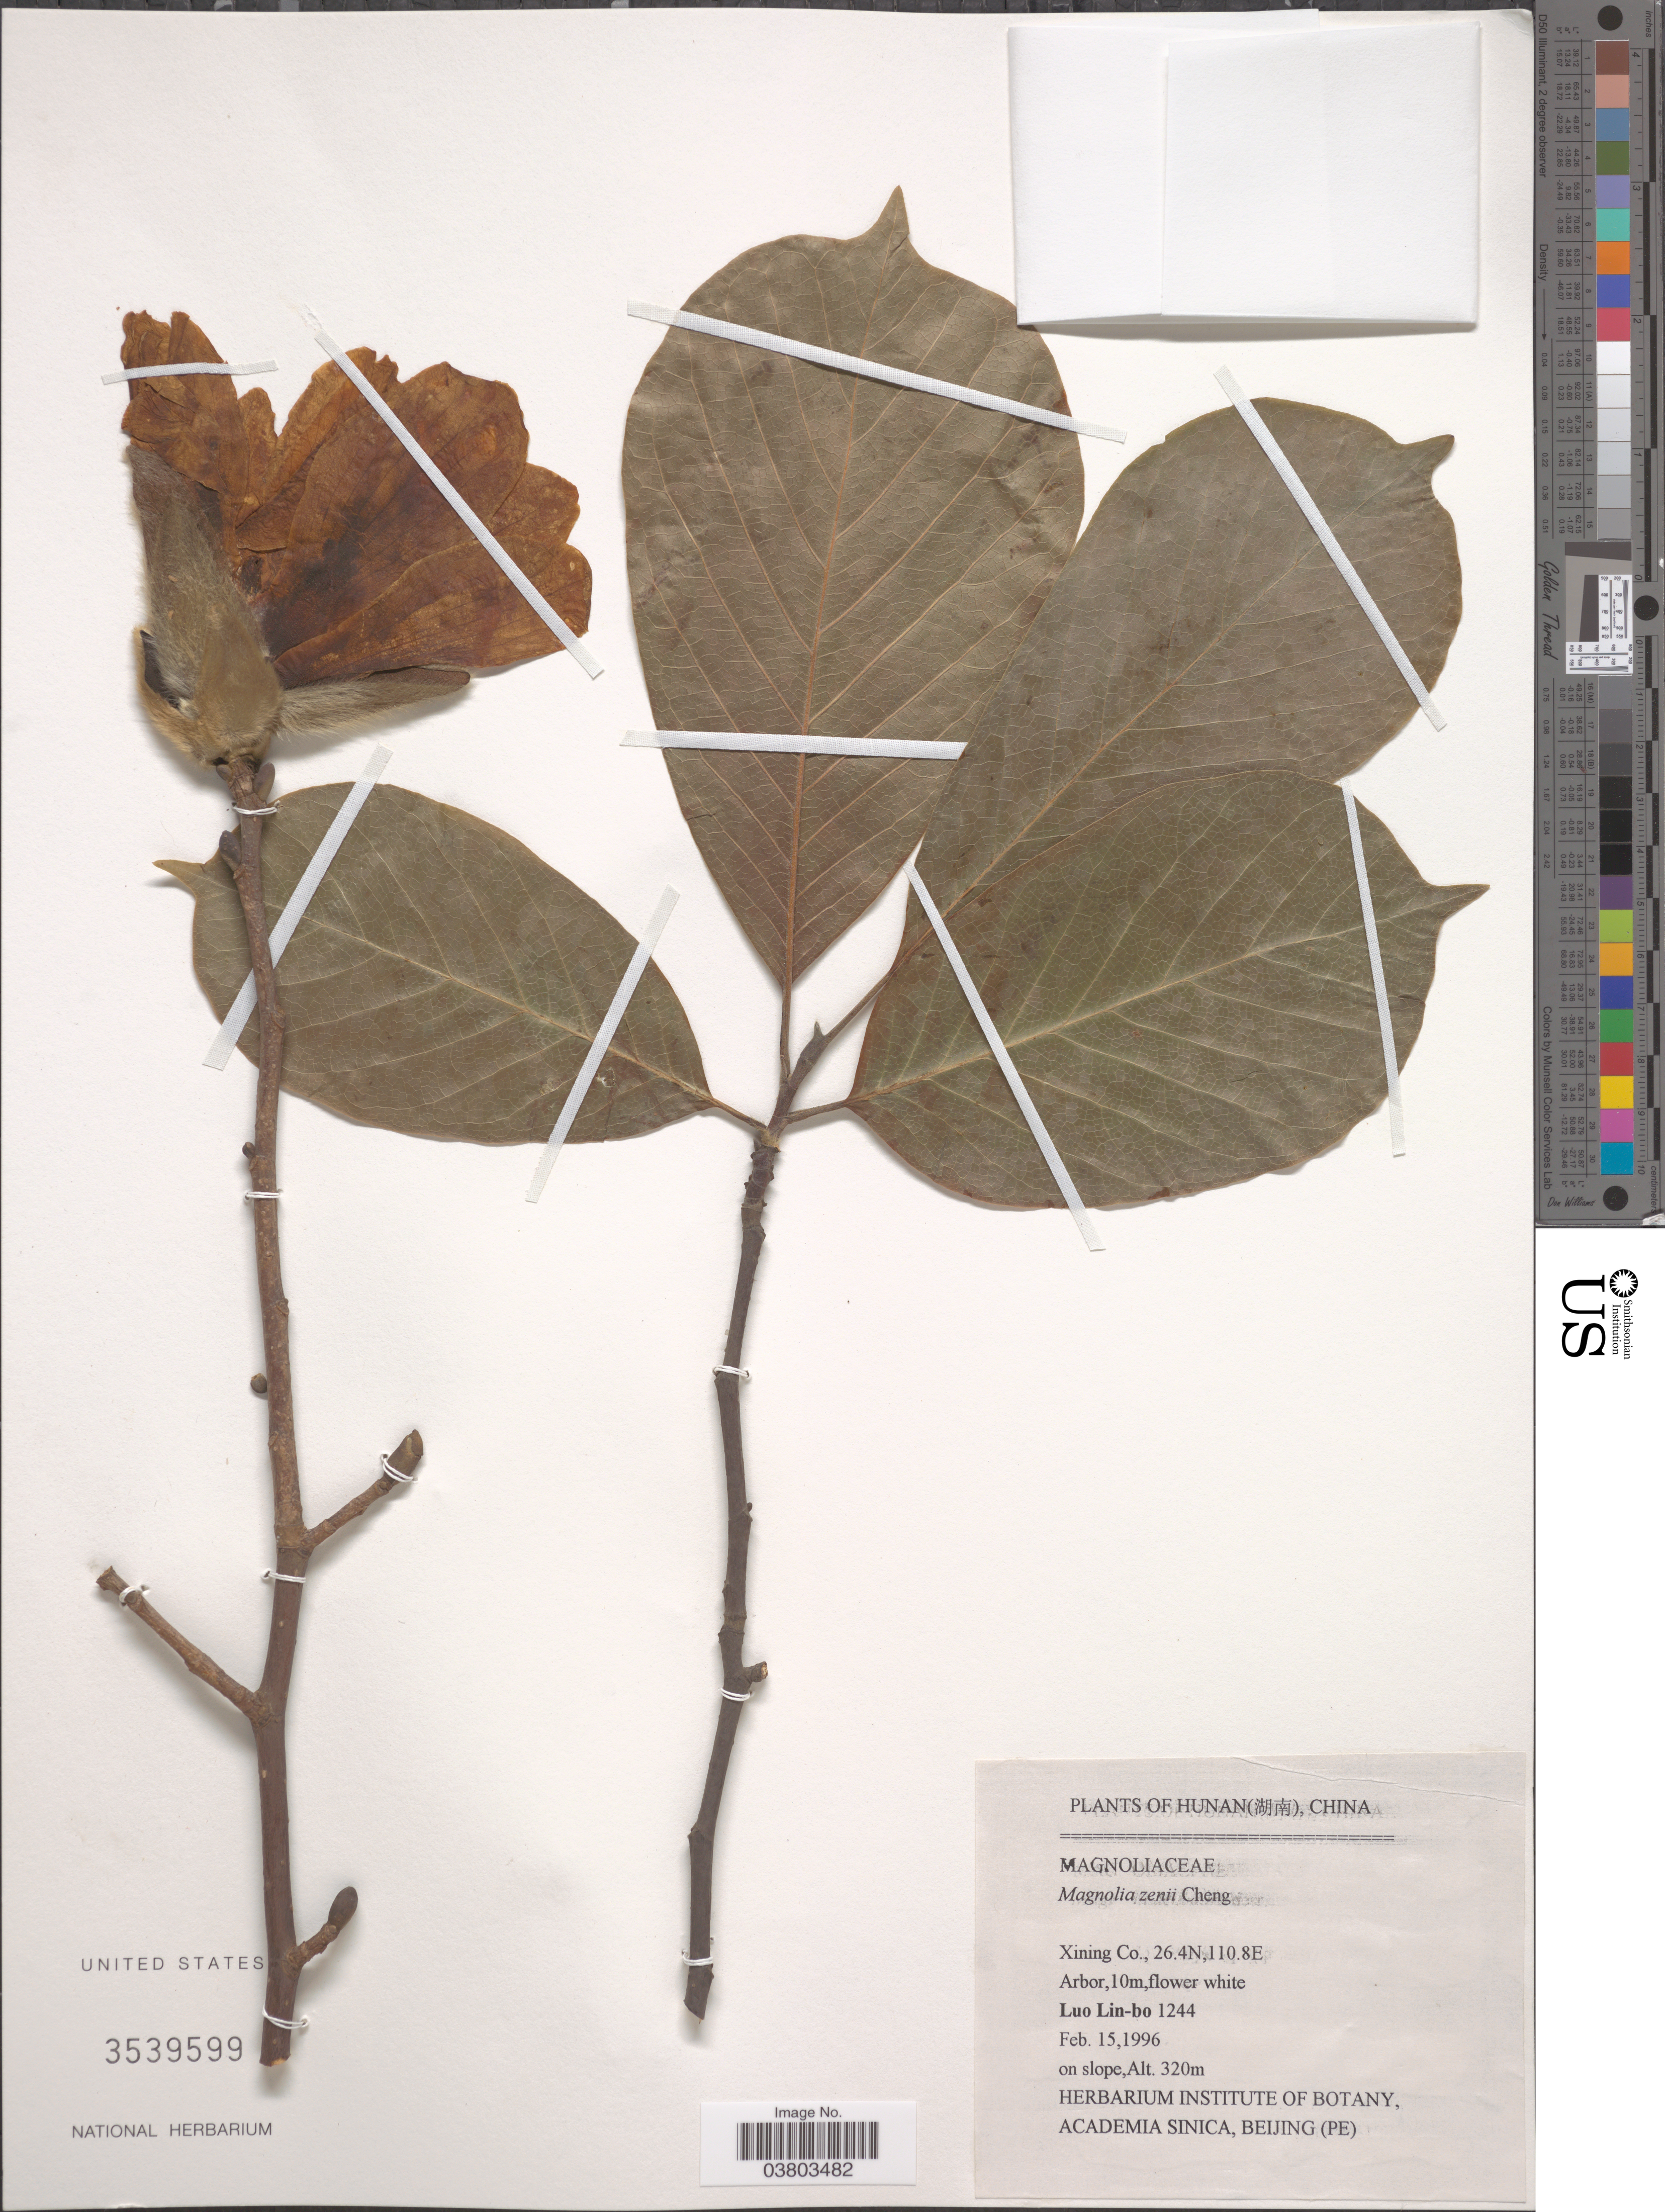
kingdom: Plantae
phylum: Tracheophyta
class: Magnoliopsida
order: Magnoliales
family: Magnoliaceae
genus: Magnolia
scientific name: Magnolia zenii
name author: W.C. Cheng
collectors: L. Lin-bo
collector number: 1244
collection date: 1996-02-15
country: China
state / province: Hunan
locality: Hunan (X). Xining Co.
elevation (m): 320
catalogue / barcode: US 3539599